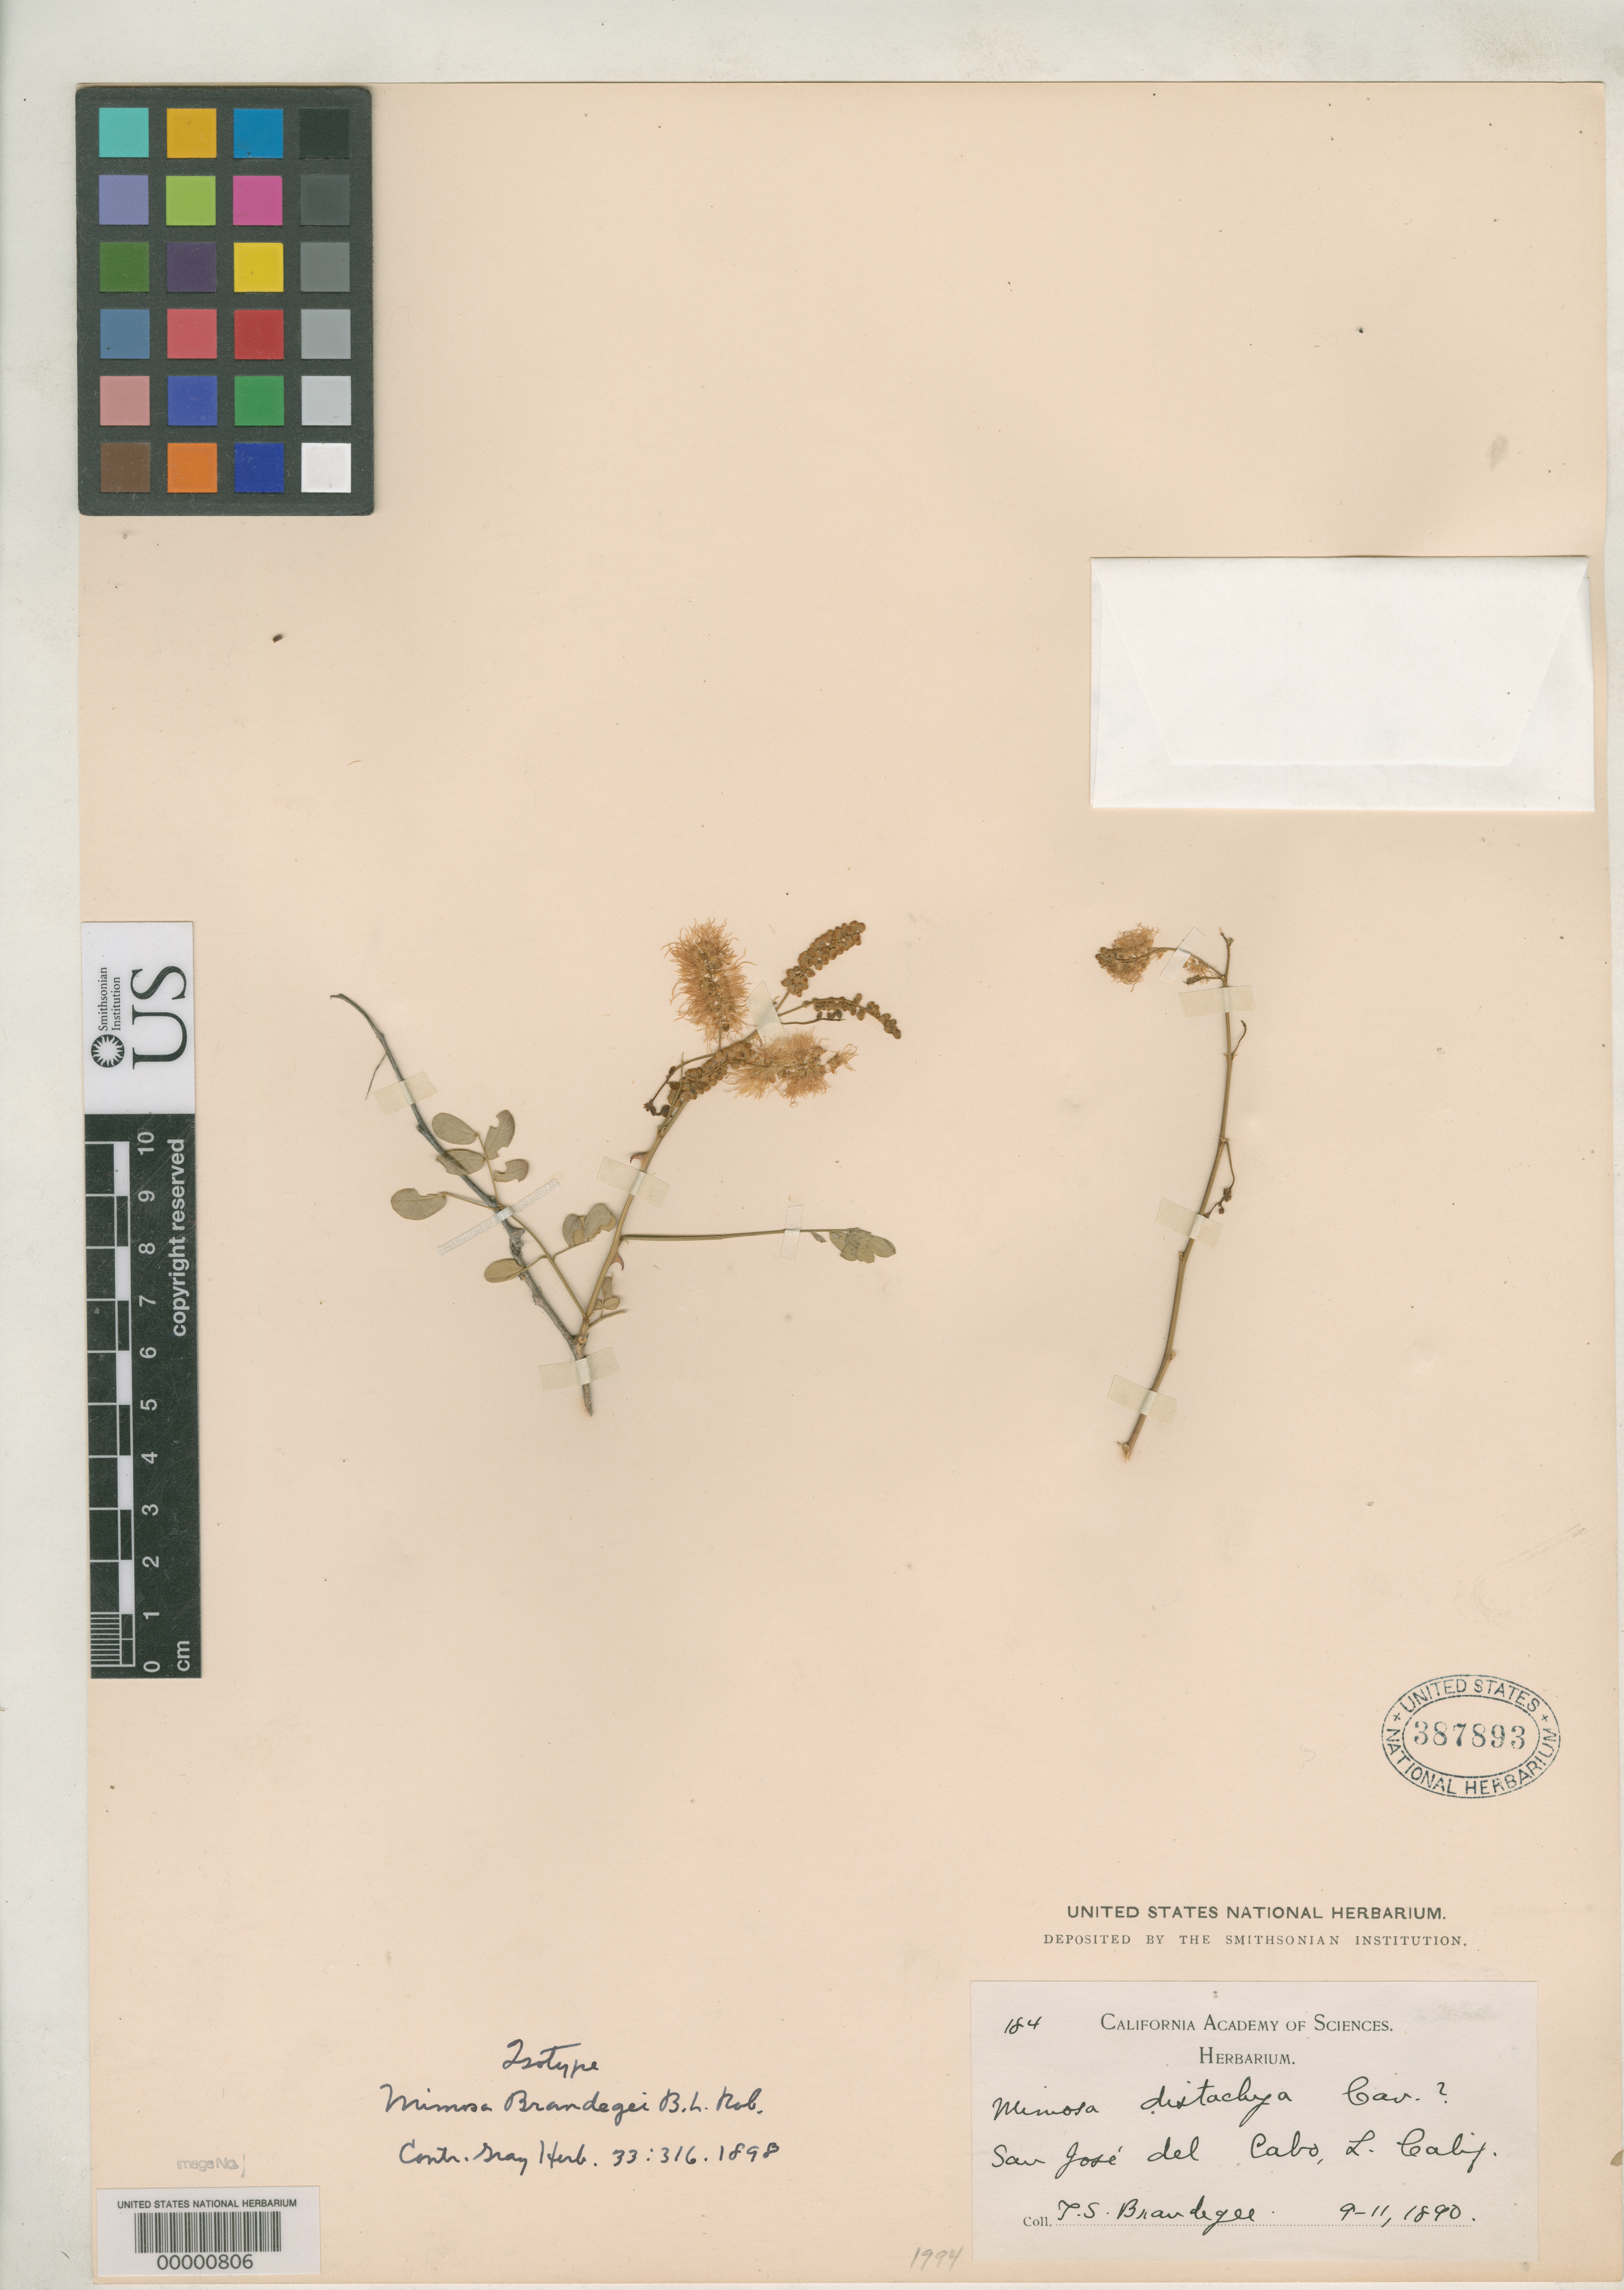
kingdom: Plantae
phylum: Tracheophyta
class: Magnoliopsida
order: Fabales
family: Fabaceae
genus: Mimosa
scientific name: Mimosa brandegei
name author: B.L. Rob.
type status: Isotype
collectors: T. S. Brandegee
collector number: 184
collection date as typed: Sep 1890 to -- Nov 1890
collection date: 1890-09/1890-11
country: Mexico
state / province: Baja California Sur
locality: San José del Cabo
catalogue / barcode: US 387893